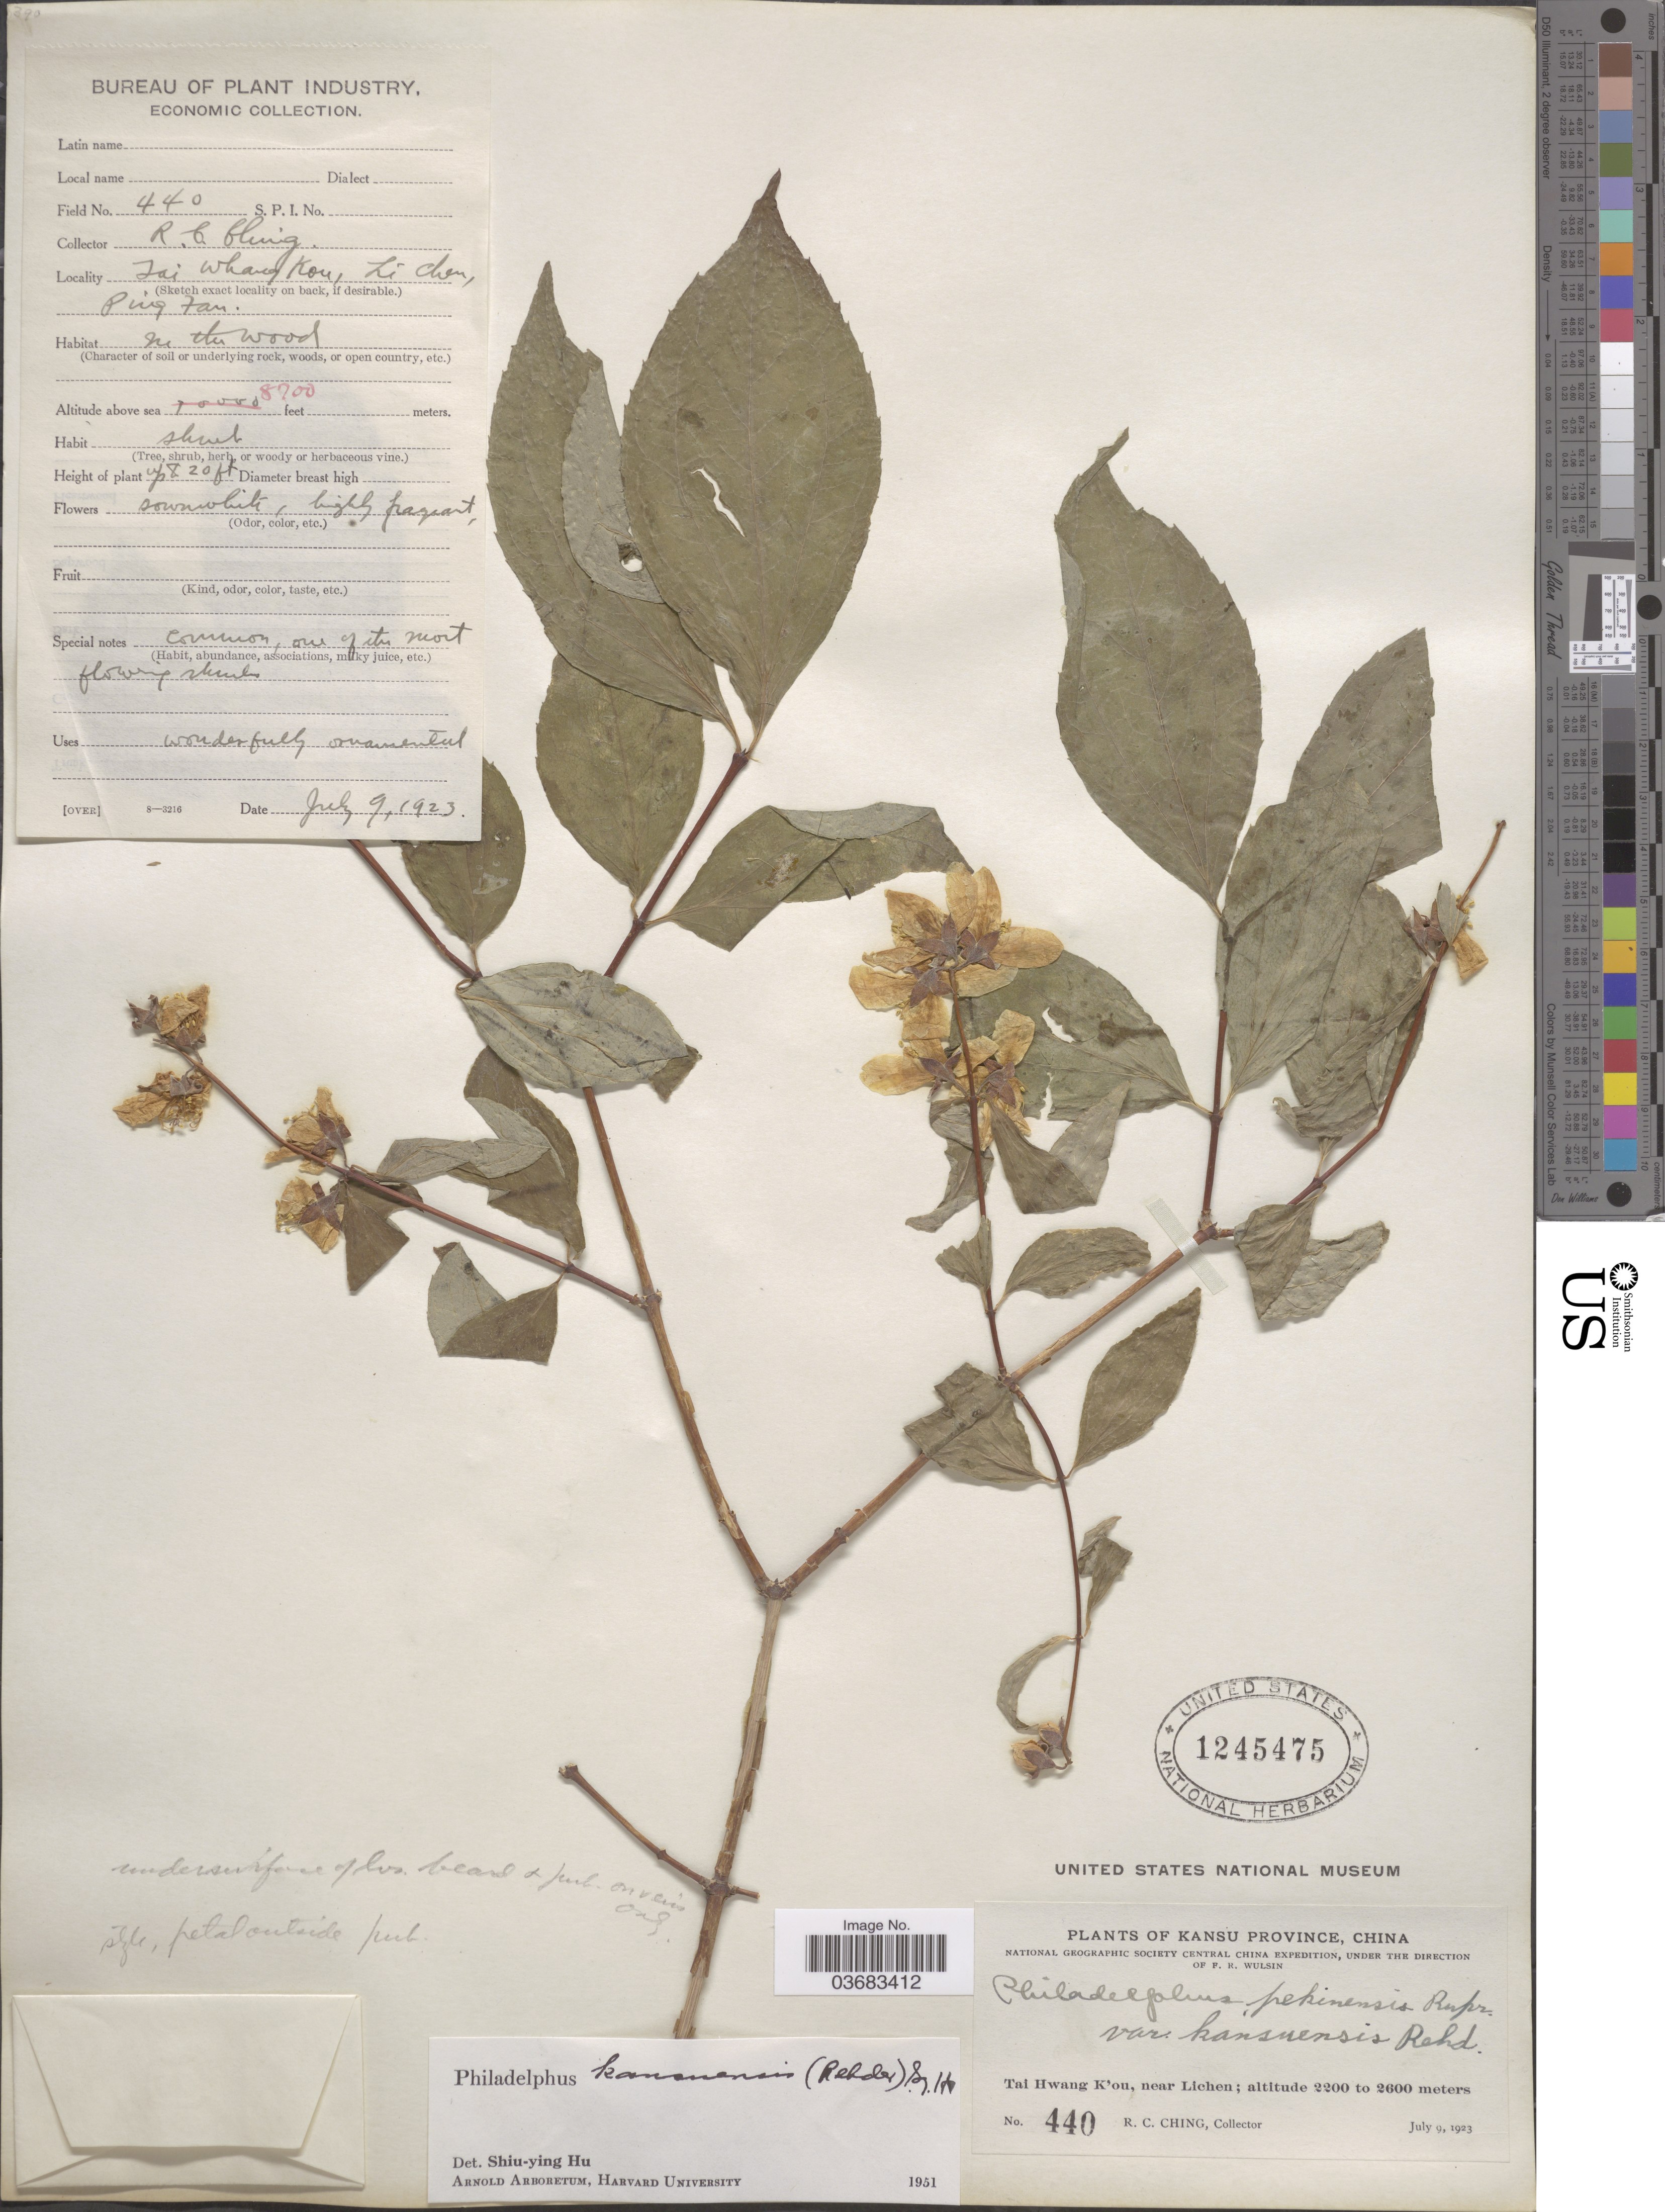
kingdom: Plantae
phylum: Tracheophyta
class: Magnoliopsida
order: Cornales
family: Hydrangeaceae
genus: Philadelphus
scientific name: Philadelphus kansuensis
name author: (Rehder) S.Y. Hu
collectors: R. C. Ching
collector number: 440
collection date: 1923-07-09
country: China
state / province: Gansu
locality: Kansu Province. National Geographic Society Central China Expedition. Tai Hwang K'ou, near Lichen.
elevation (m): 2652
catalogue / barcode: US 1245475